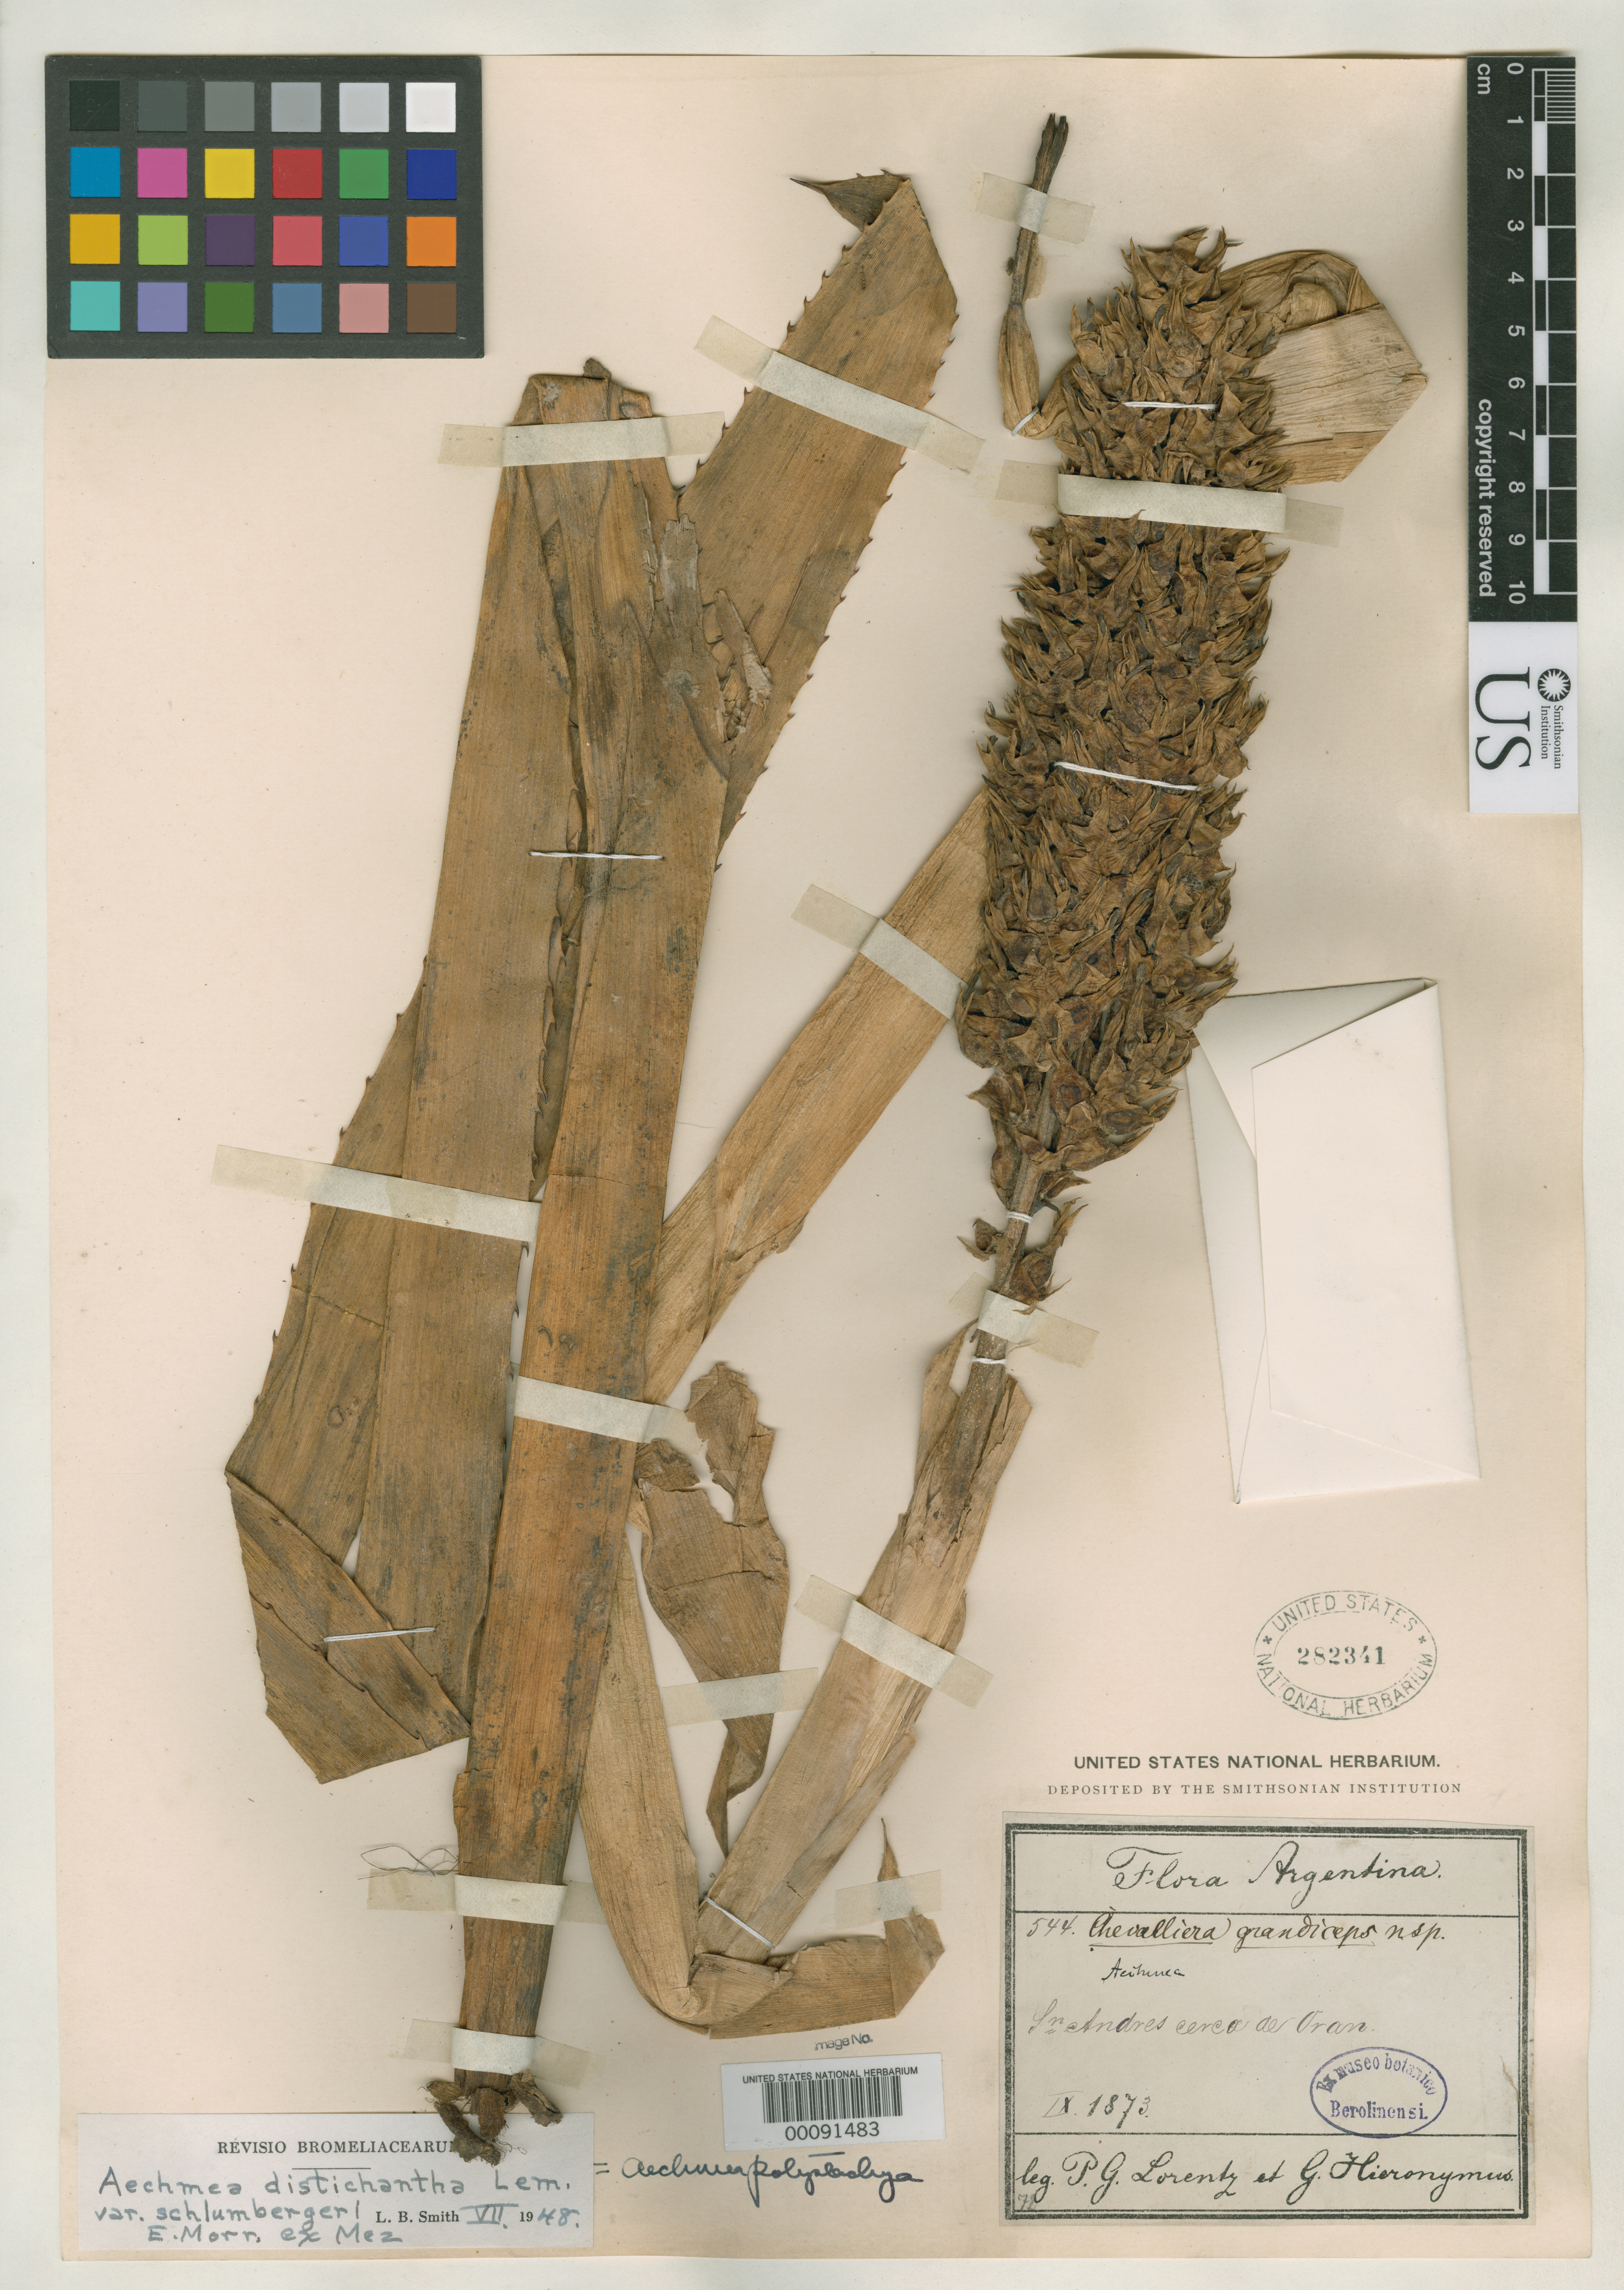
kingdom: Plantae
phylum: Tracheophyta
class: Liliopsida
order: Poales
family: Bromeliaceae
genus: Chevalliera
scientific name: Chevalliera graudiceps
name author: Griseb.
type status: Isotype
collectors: P. G. Lorentz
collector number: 544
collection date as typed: Sep 1873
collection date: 1873-09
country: Argentina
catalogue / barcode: US 282341